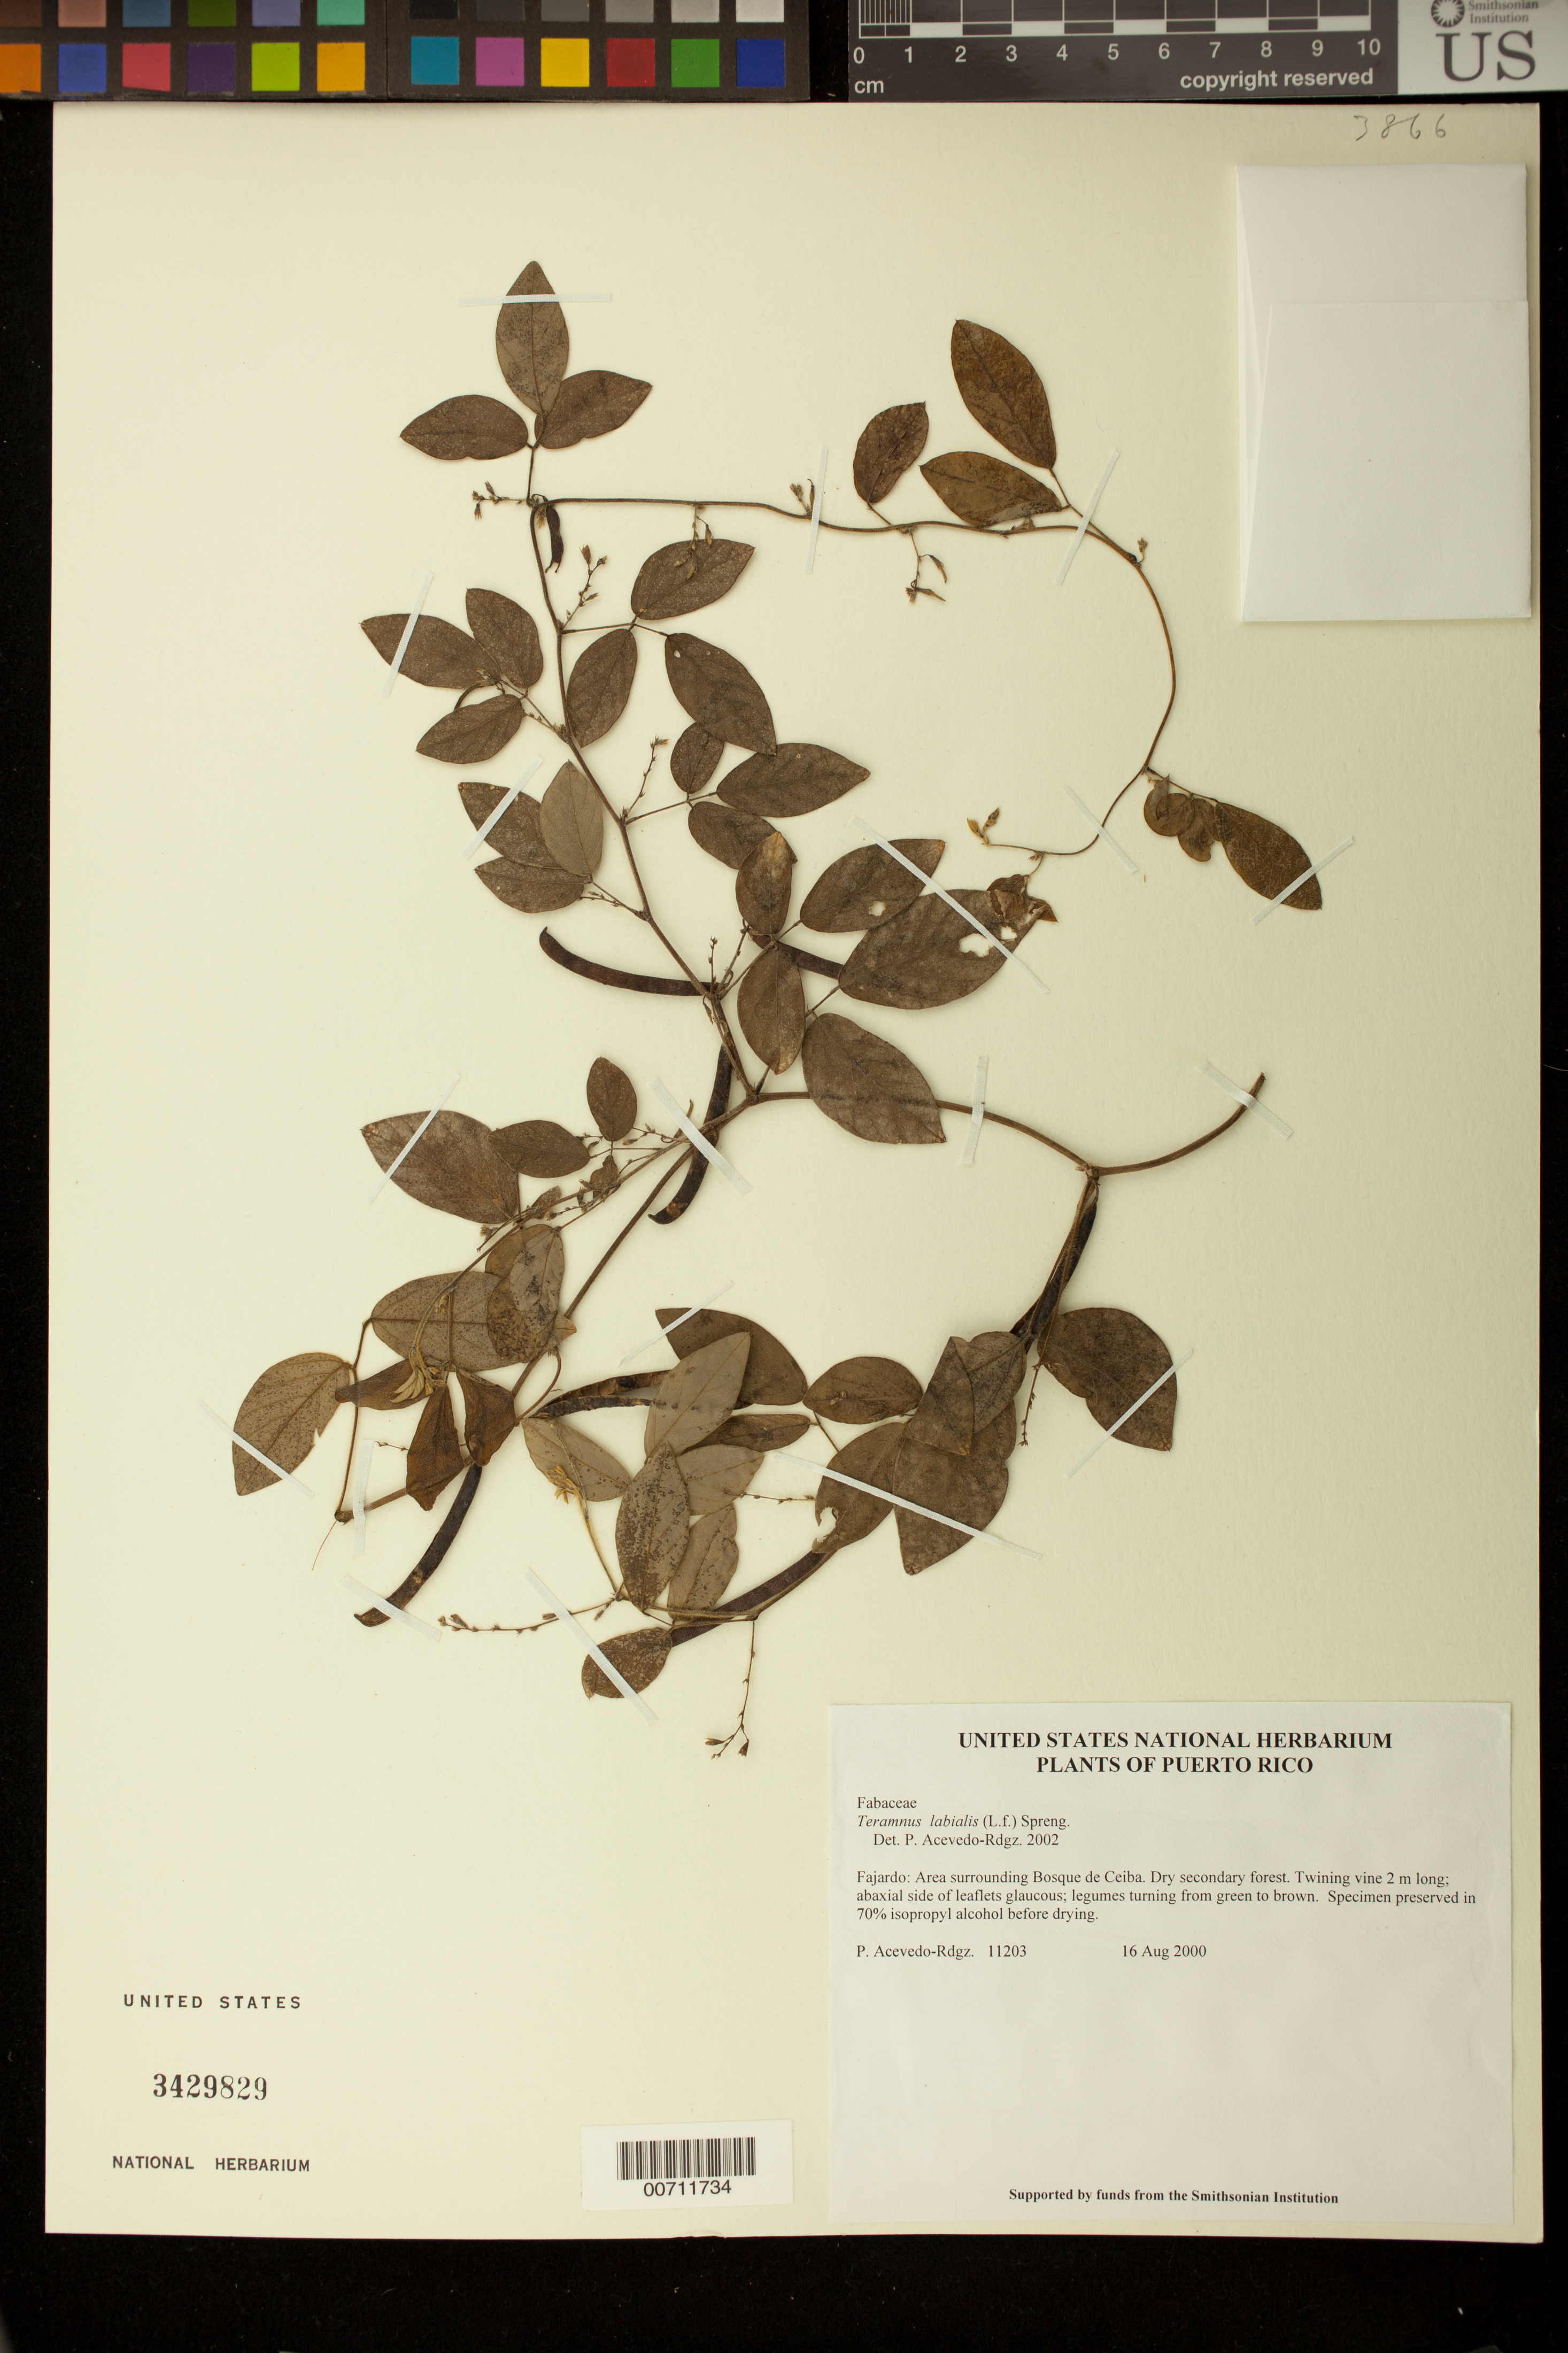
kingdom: Plantae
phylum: Tracheophyta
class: Magnoliopsida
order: Fabales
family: Fabaceae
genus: Teramnus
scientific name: Teramnus labialis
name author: (L. f.) Spreng.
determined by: Acevedo-Rodríguez, P., (BOT), Smithsonian Institution - National Museum of Natural History (UNITED STATES)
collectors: P. Acevedo-Rodr.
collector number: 11203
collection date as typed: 16 Aug 2000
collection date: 2000-08-16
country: Puerto Rico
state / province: Fajardo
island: Puerto Rico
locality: Fajardo; Area surrounding Bosque de Ceiba;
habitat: Dry secondary forest.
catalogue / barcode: US 3429829